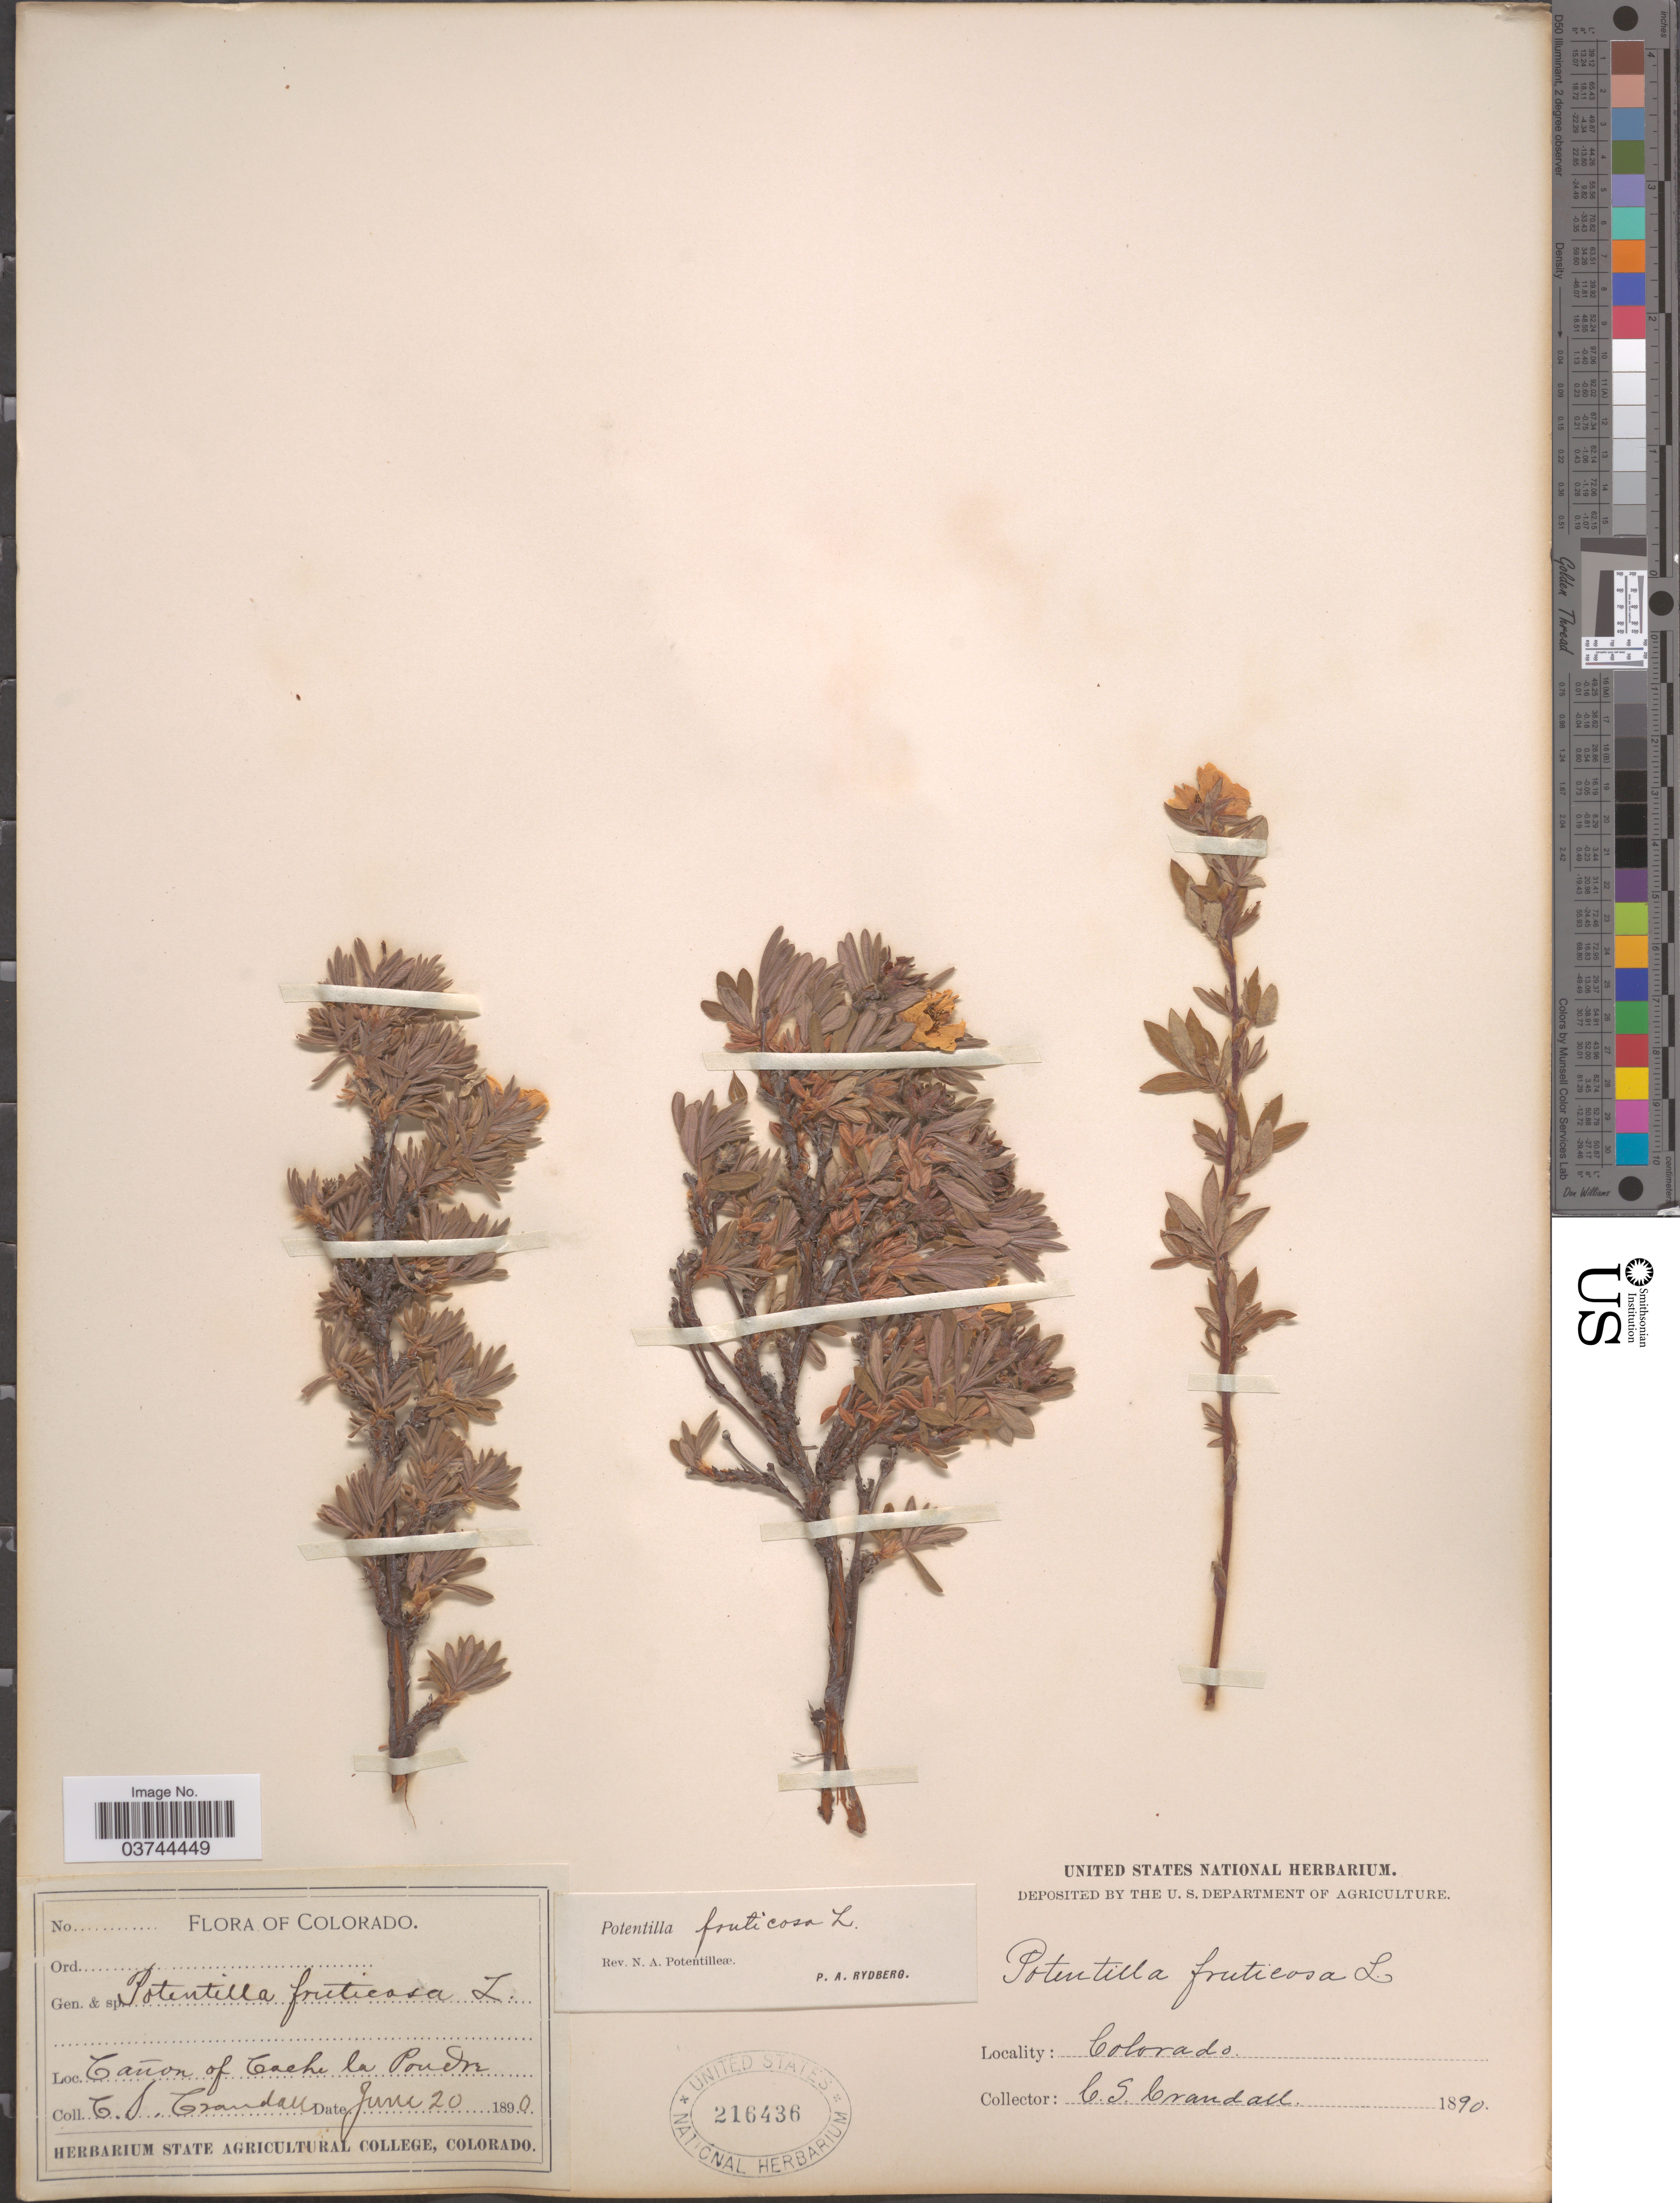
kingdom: Plantae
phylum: Tracheophyta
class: Magnoliopsida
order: Rosales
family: Rosaceae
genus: Dasiphora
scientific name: Dasiphora fruticosa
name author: (L.) Rydb.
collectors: C. Crandall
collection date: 1890-06-20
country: United States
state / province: Colorado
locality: Cañon of Cache la Pondre.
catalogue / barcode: US 216436